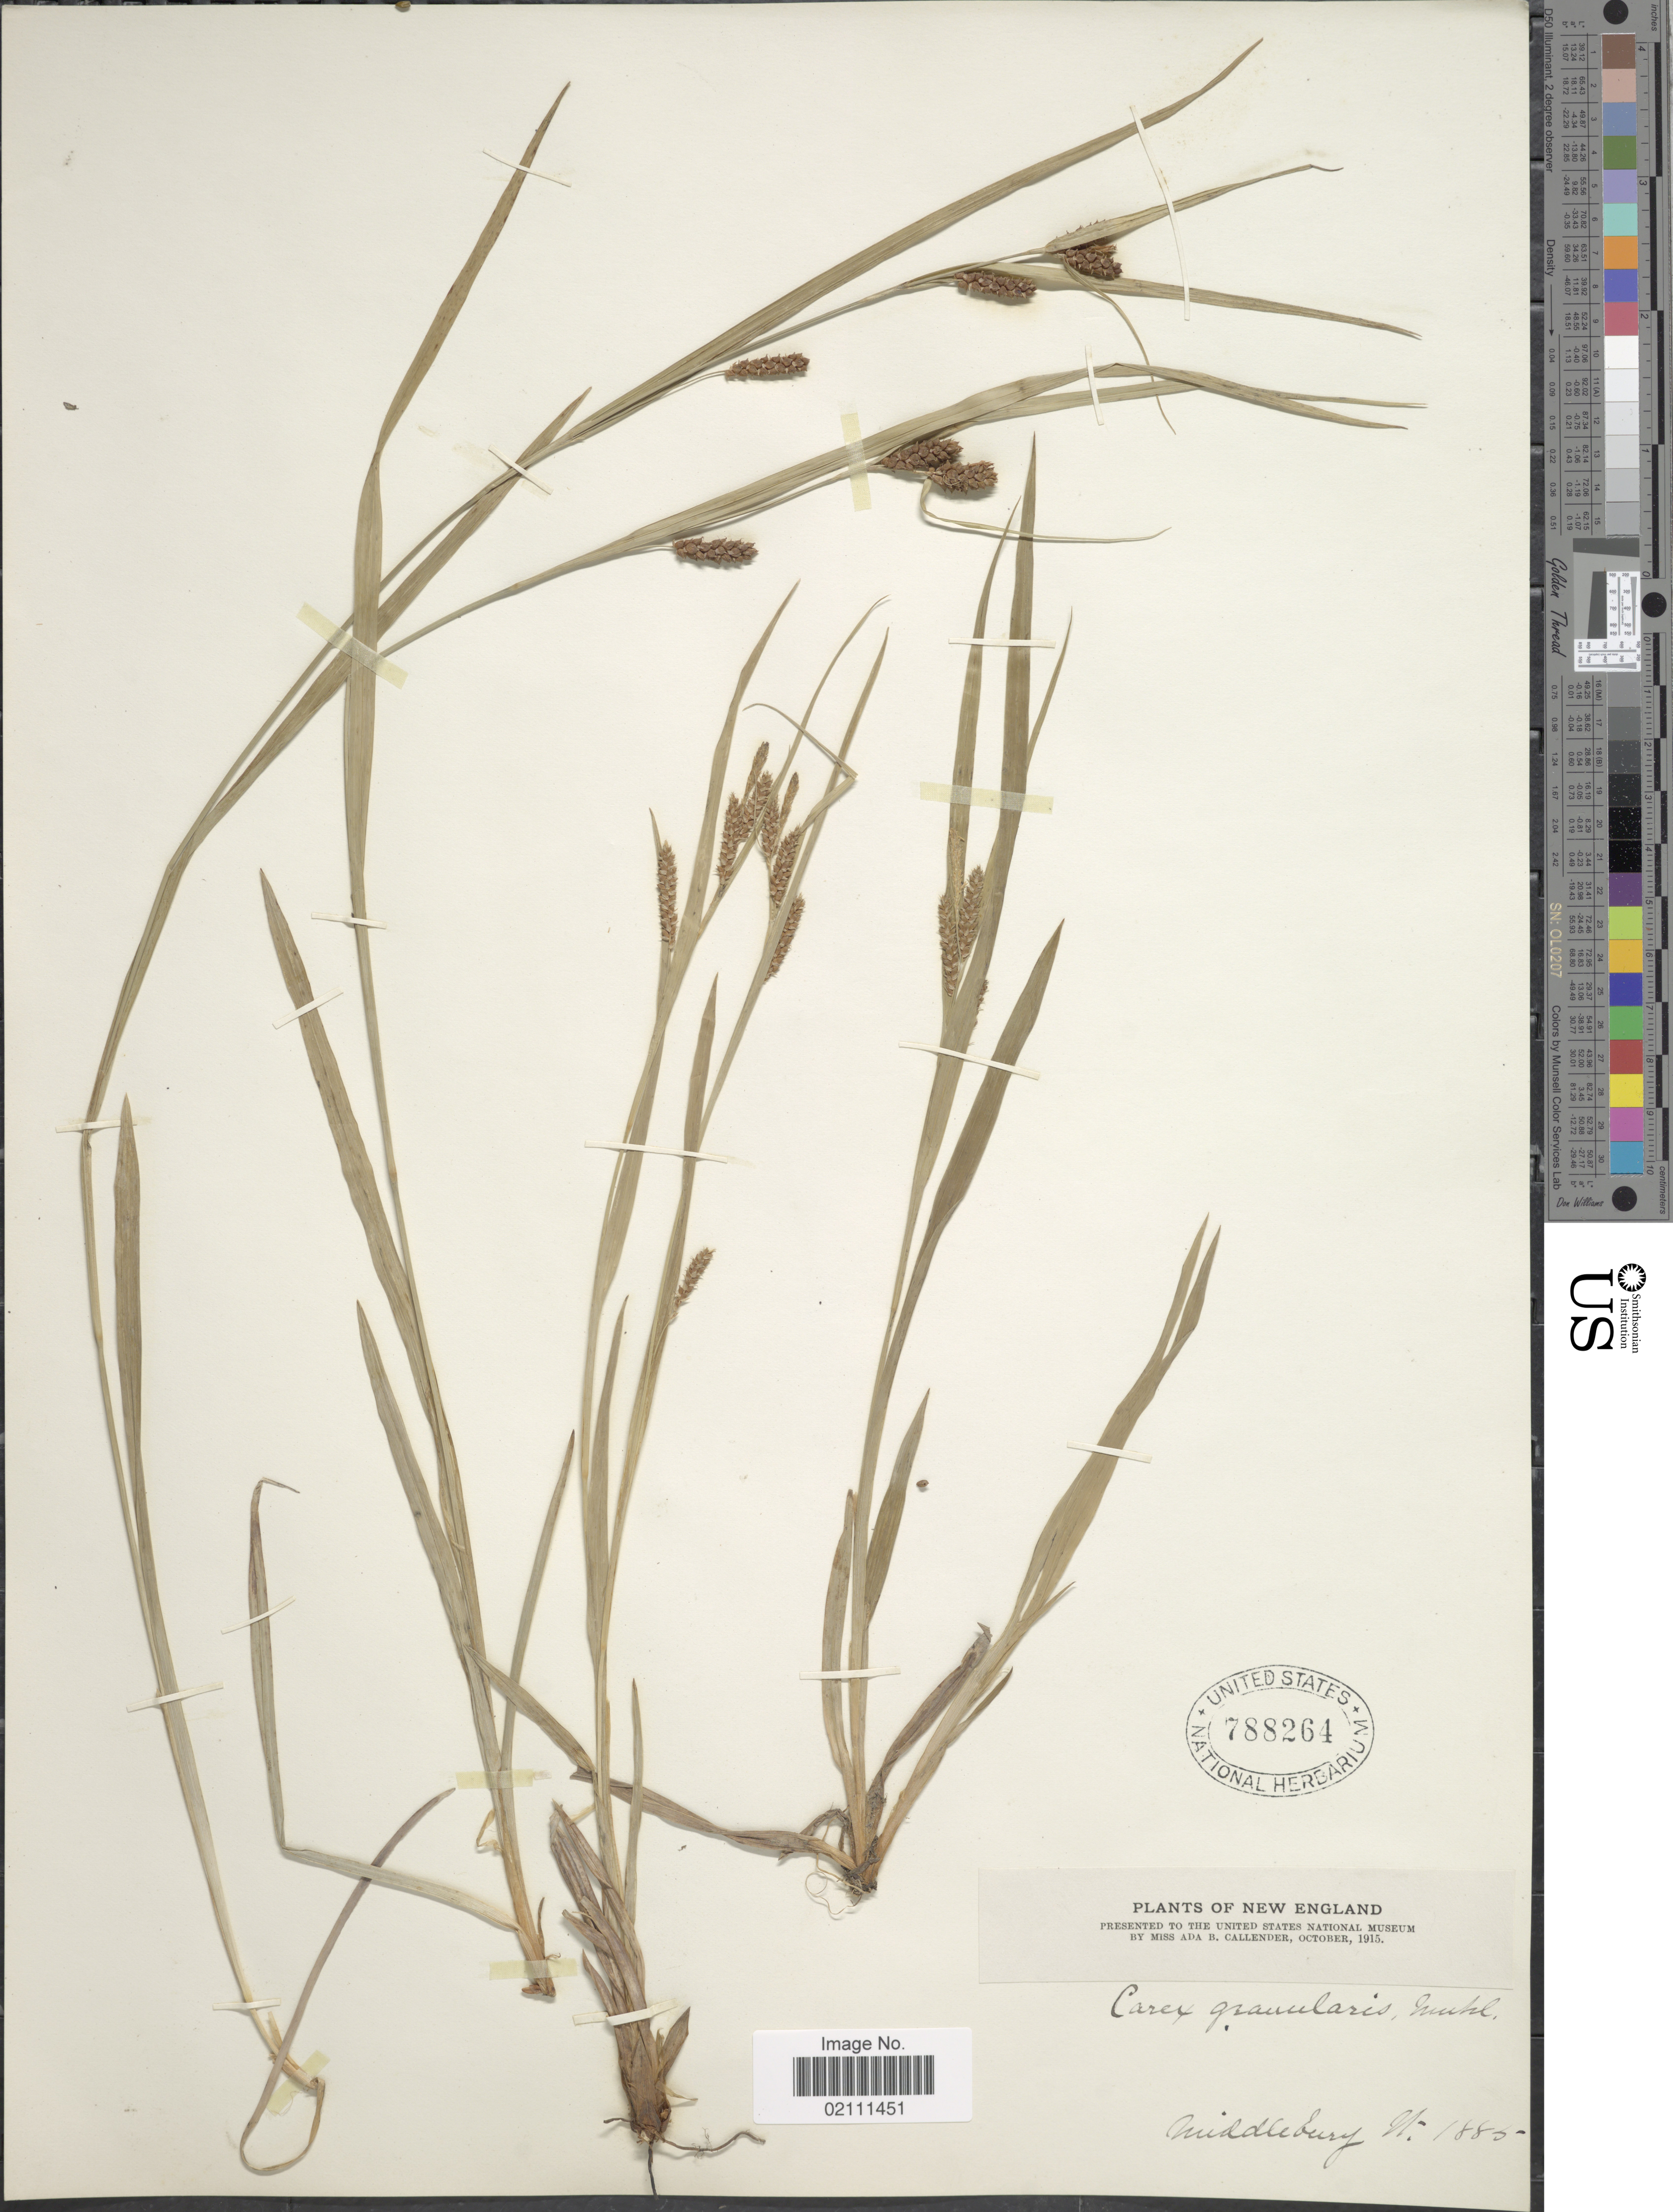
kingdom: Plantae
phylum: Tracheophyta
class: Liliopsida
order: Poales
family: Cyperaceae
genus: Carex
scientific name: Carex granularis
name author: Muhl. ex Willd.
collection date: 1885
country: United States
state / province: Vermont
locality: Middlebury, Vt.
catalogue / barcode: US 788264